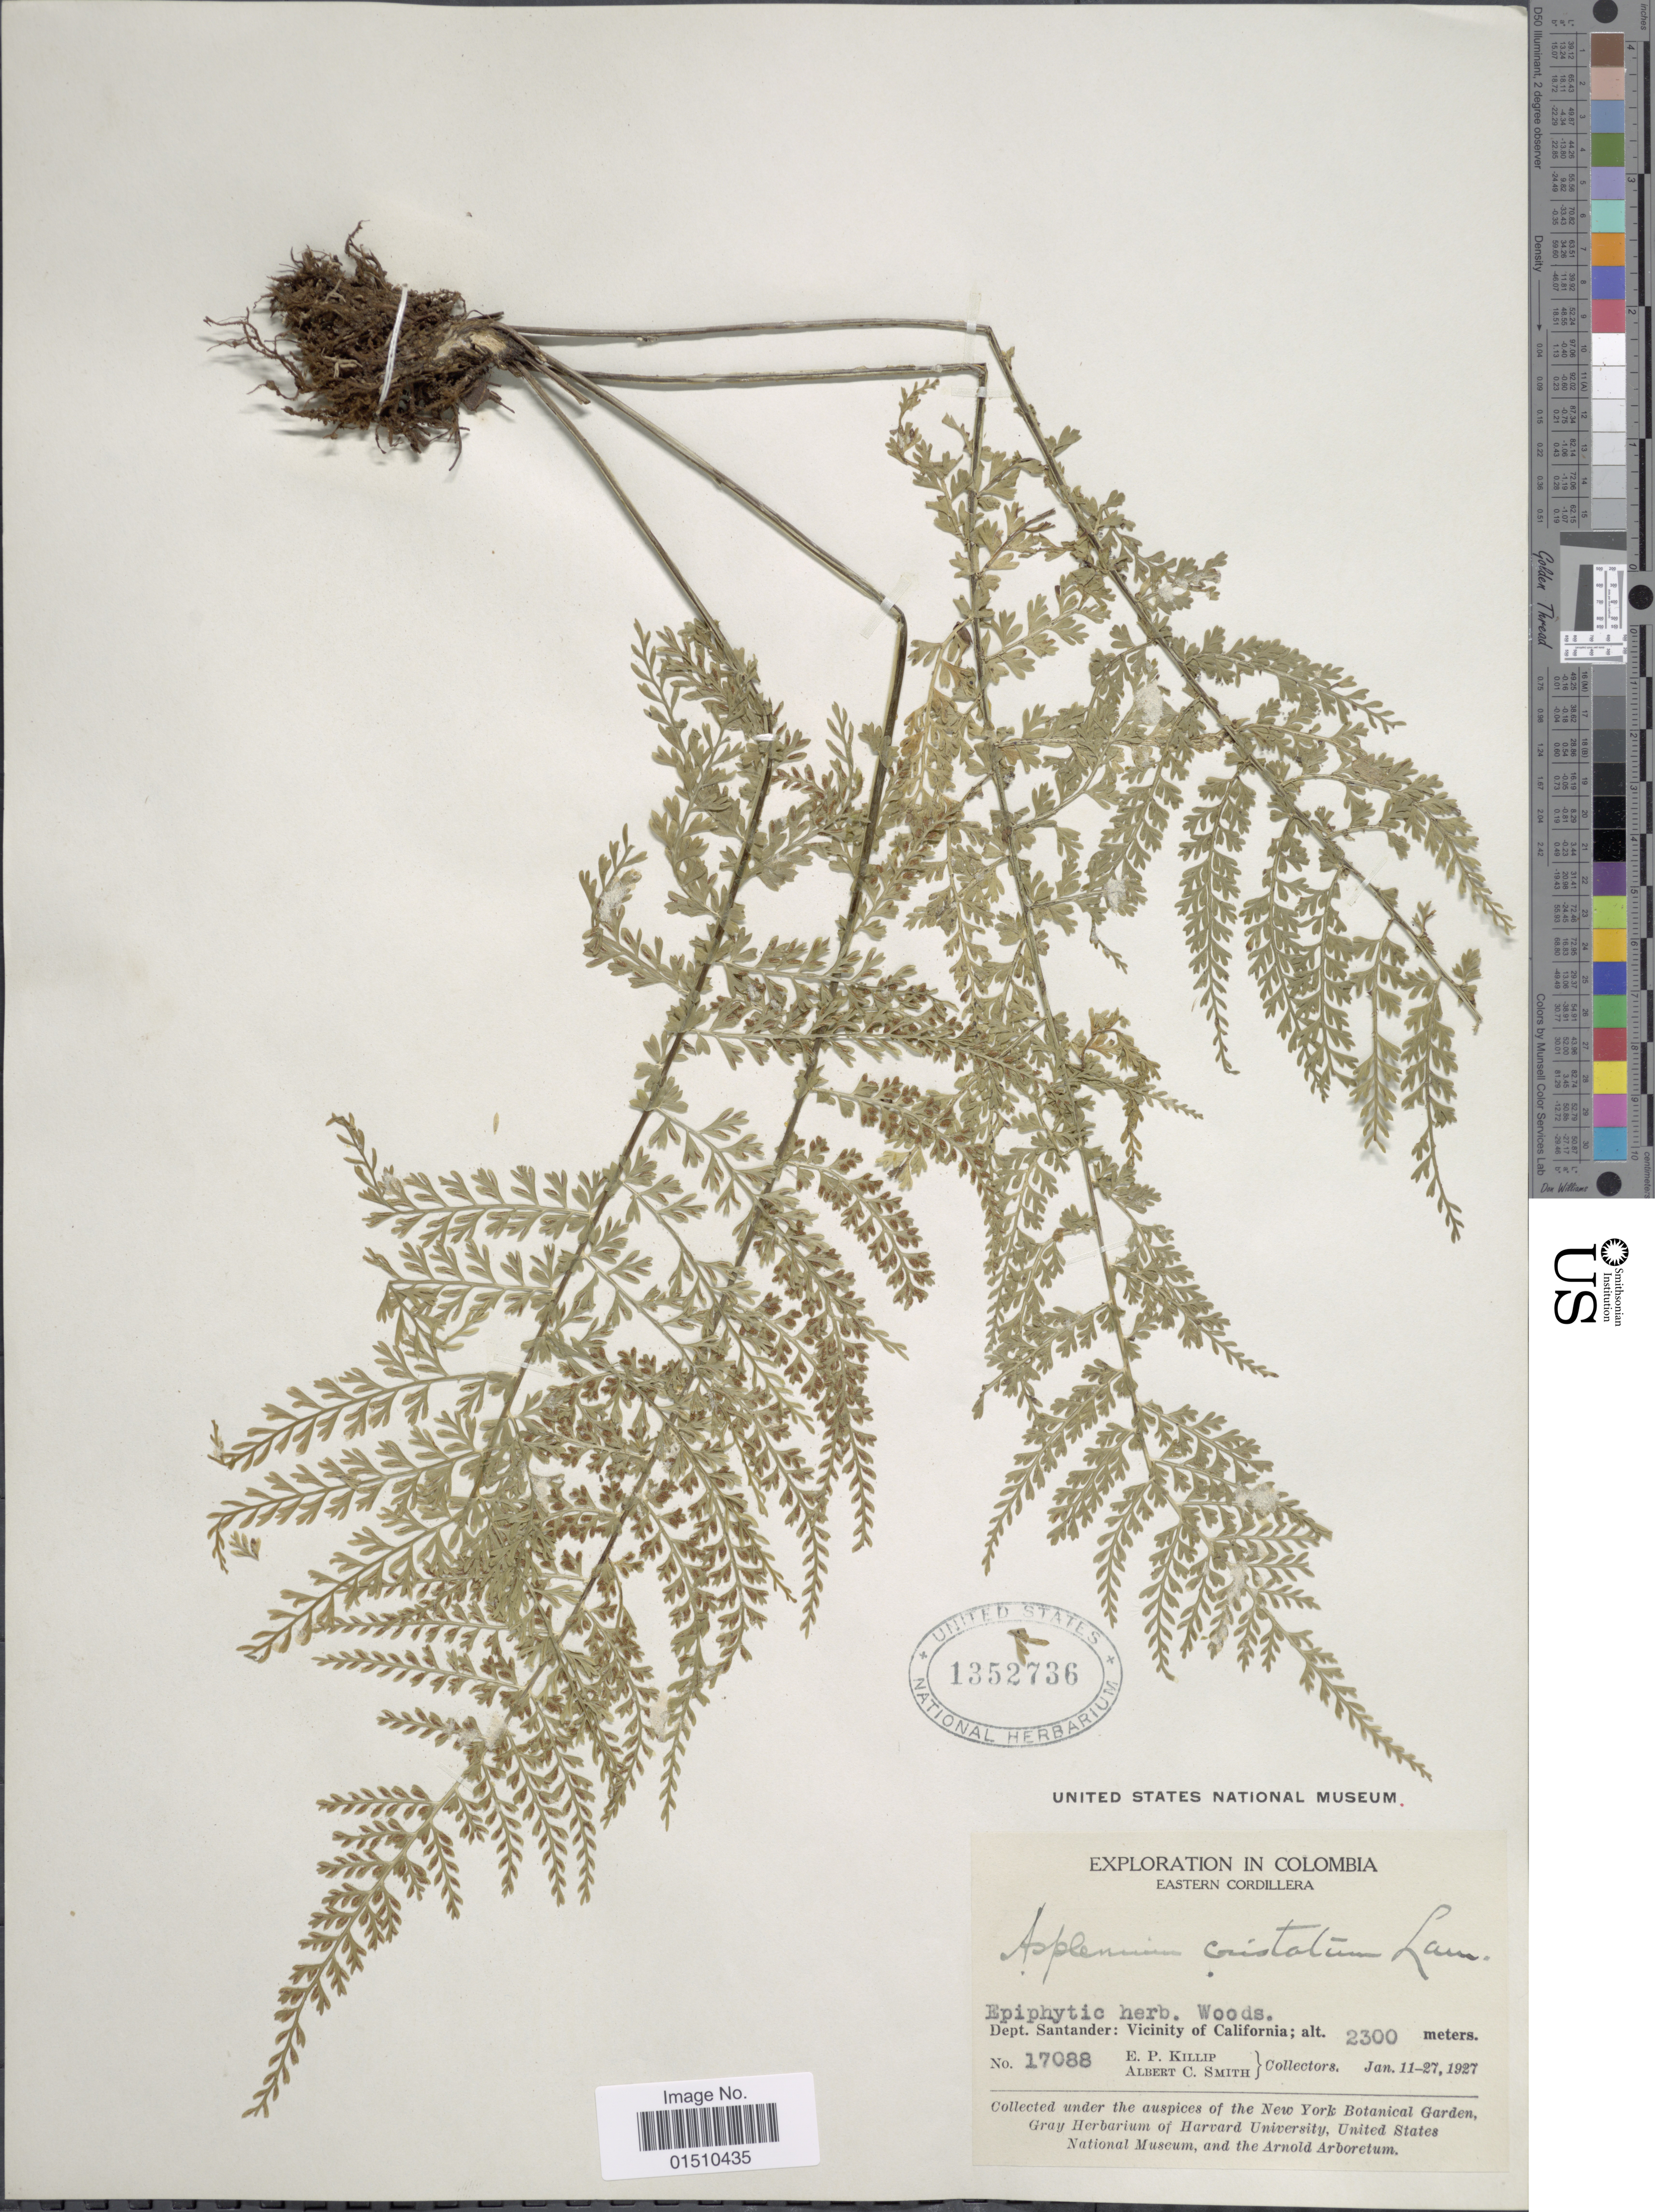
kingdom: Plantae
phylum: Tracheophyta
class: Polypodiopsida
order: Polypodiales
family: Aspleniaceae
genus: Asplenium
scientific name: Asplenium cristatum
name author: Lam.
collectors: E. P. Killip & A. C. Smith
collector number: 17088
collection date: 1927-01-11/1927-01-27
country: Colombia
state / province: Santander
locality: Colombia, eastern Cordillera, dept. Santander: Vicinity of California.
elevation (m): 2300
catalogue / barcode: US 1352736